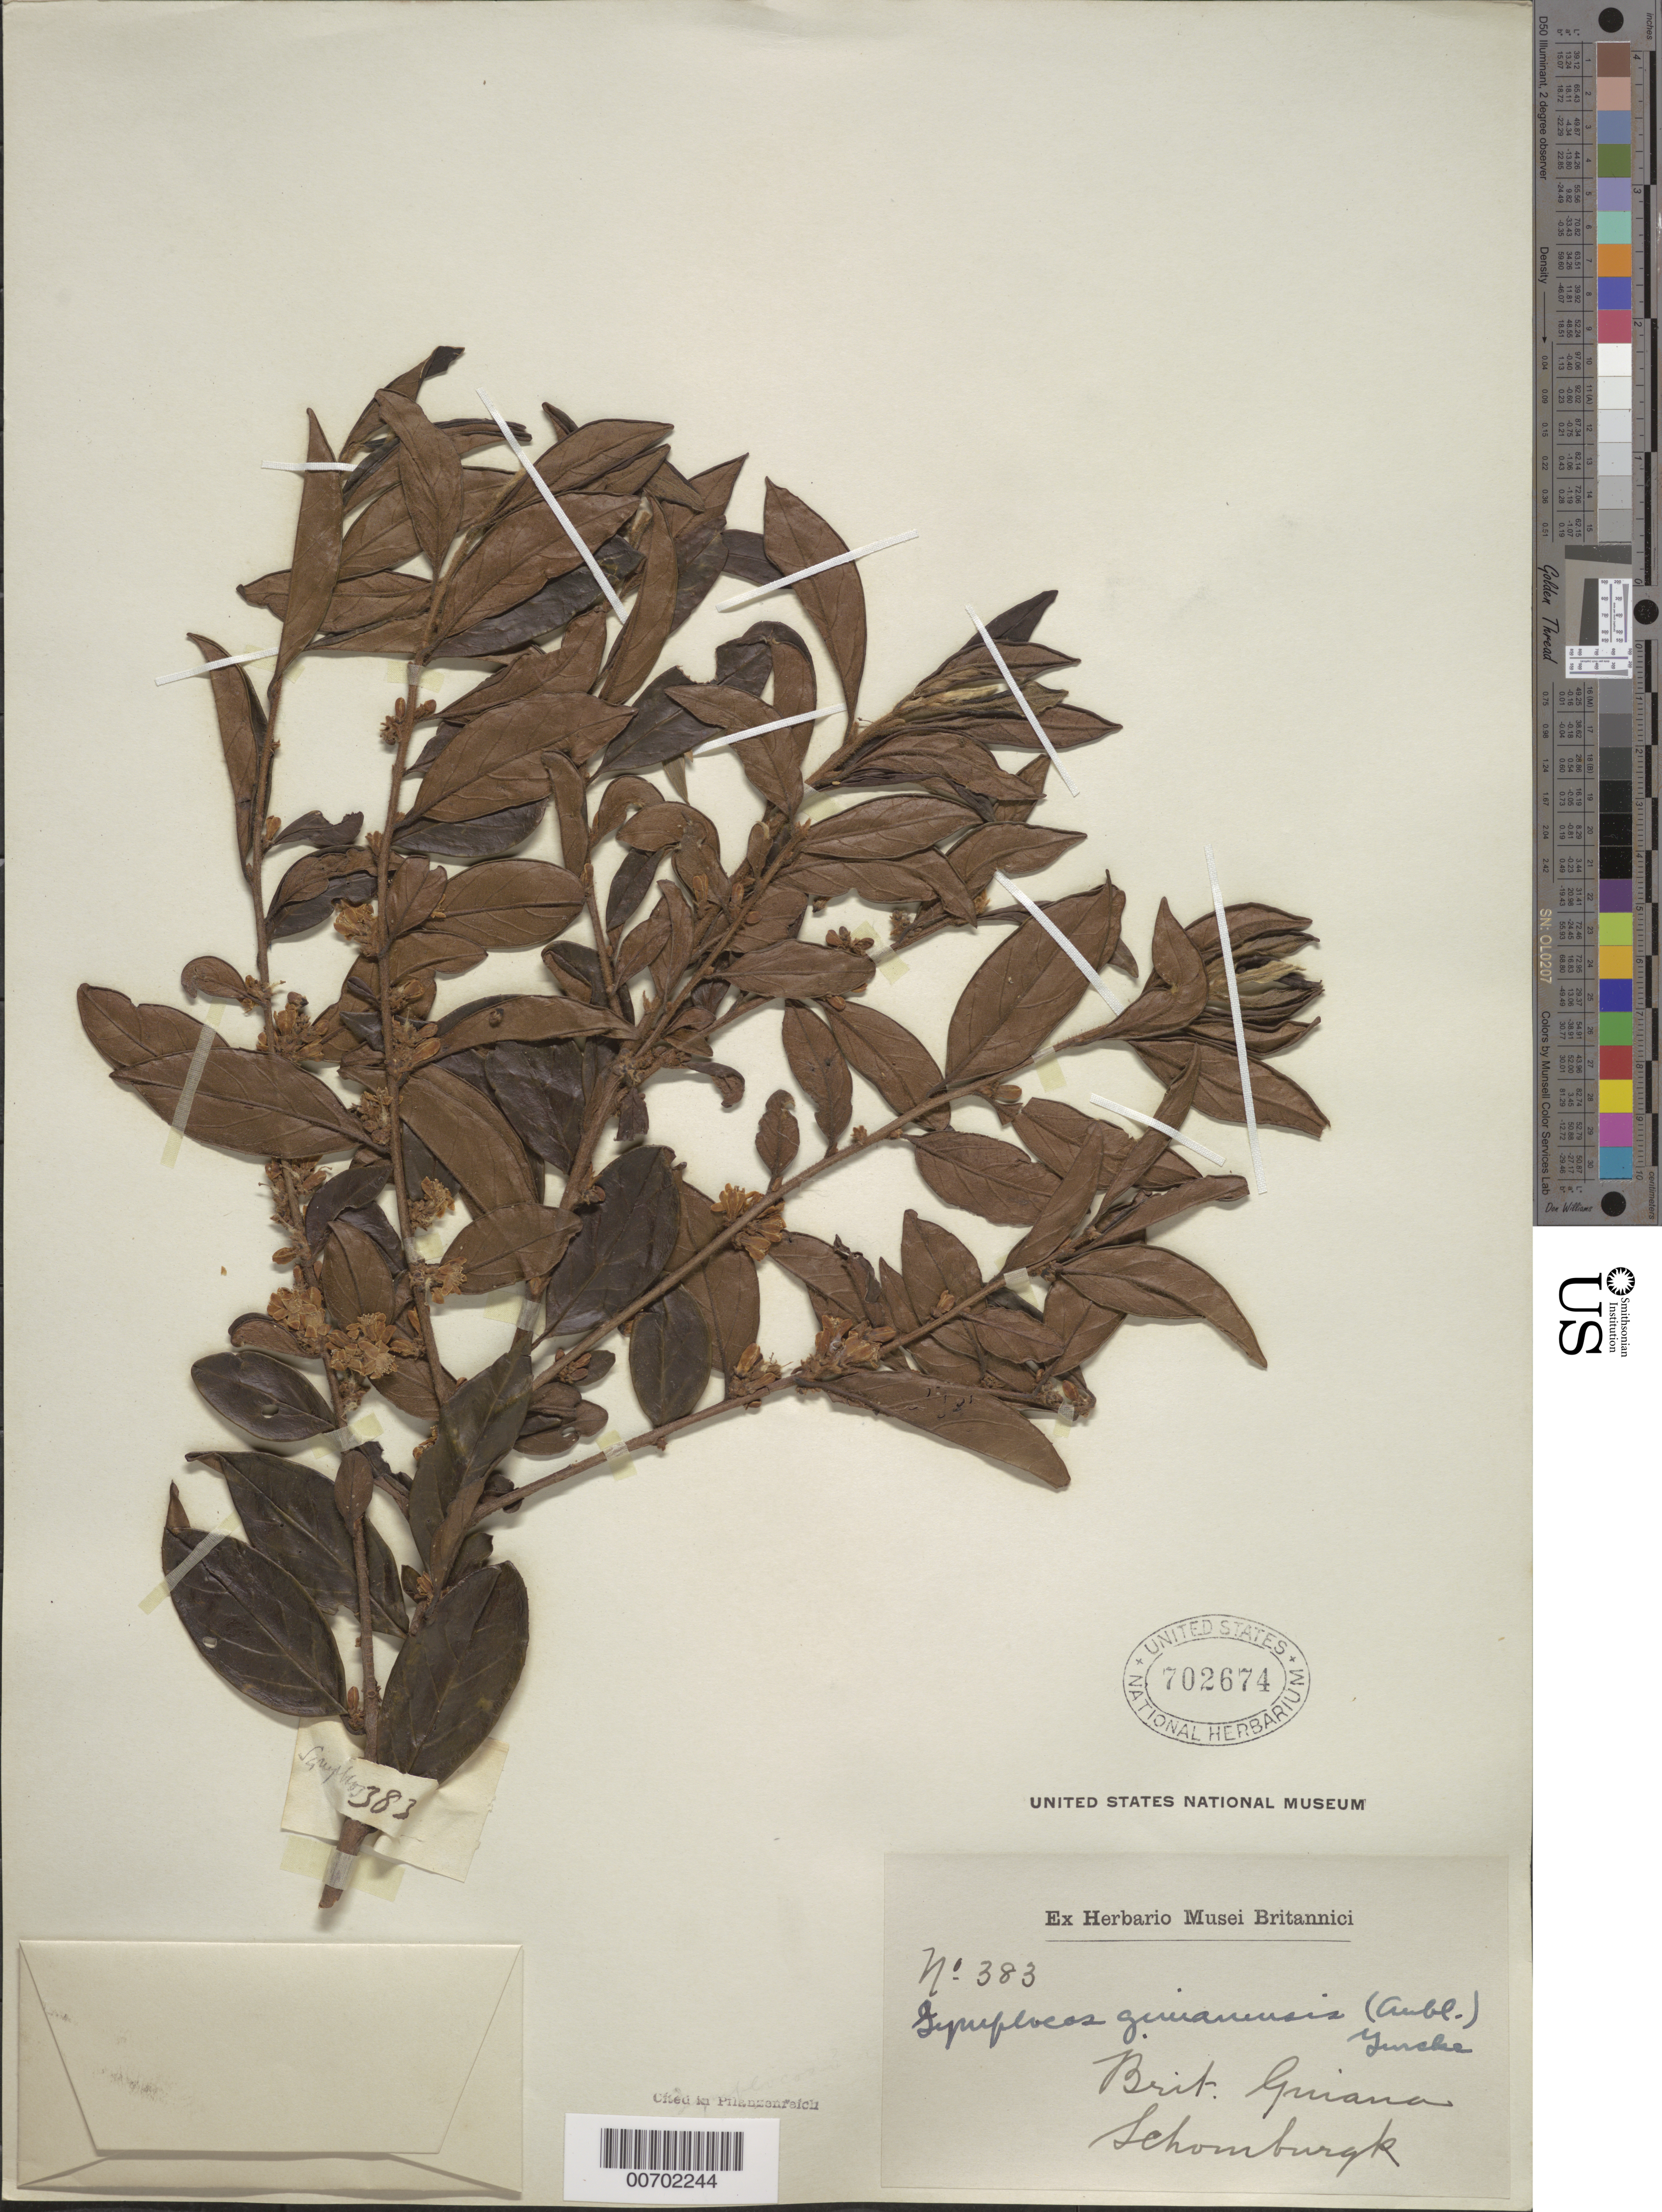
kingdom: Plantae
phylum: Tracheophyta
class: Magnoliopsida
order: Ericales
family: Symplocaceae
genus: Symplocos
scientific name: Symplocos guianensis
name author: (Aubl.) Gürke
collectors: -- Schomburgk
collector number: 383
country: Guyana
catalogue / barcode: US 702674